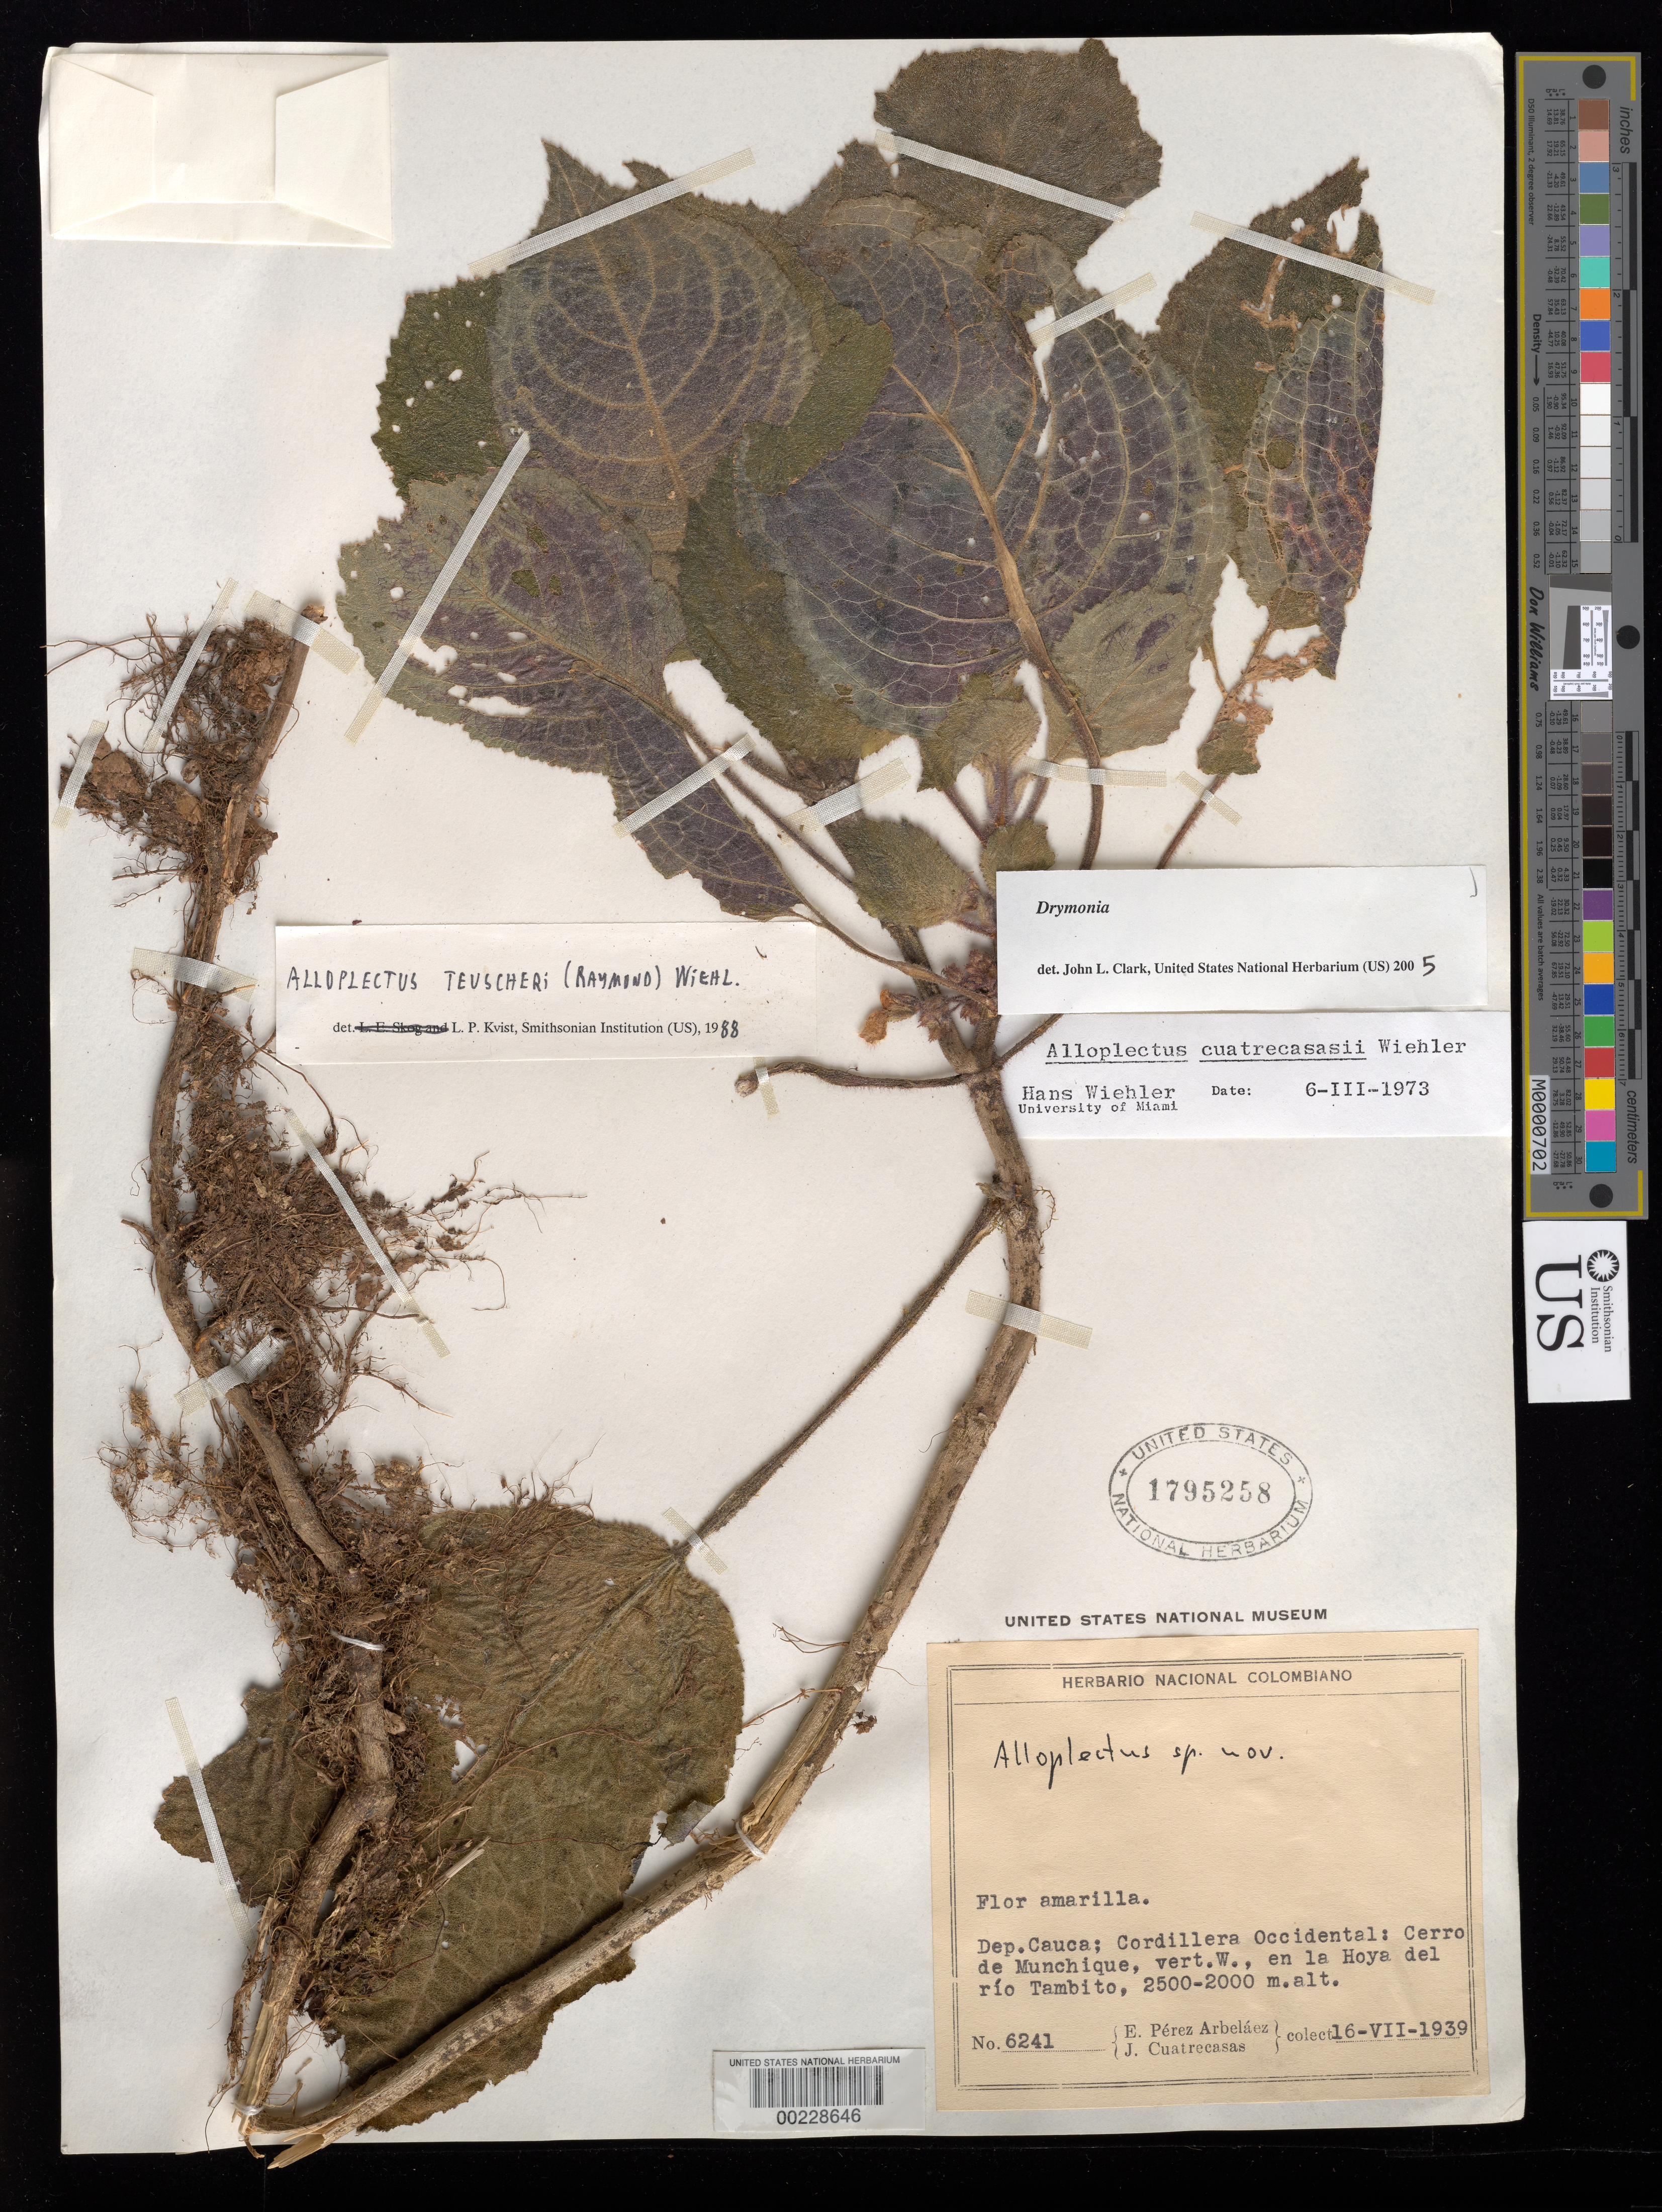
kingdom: Plantae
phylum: Tracheophyta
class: Magnoliopsida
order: Lamiales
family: Gesneriaceae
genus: Drymonia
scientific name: Drymonia sp.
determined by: Clark, J. L., (SEL), The Marie Selby Botanical Garden (UNITED STATES)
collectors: E. Pérez Arbeláez & J. Cuatrecasas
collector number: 6241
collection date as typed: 16 Jul 1939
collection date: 1939-07-16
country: Colombia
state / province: Cauca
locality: Cordillera Occidental, Cerro de Munchique, vert W, in the valley of Rio Tambito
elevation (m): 2000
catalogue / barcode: US 1795258